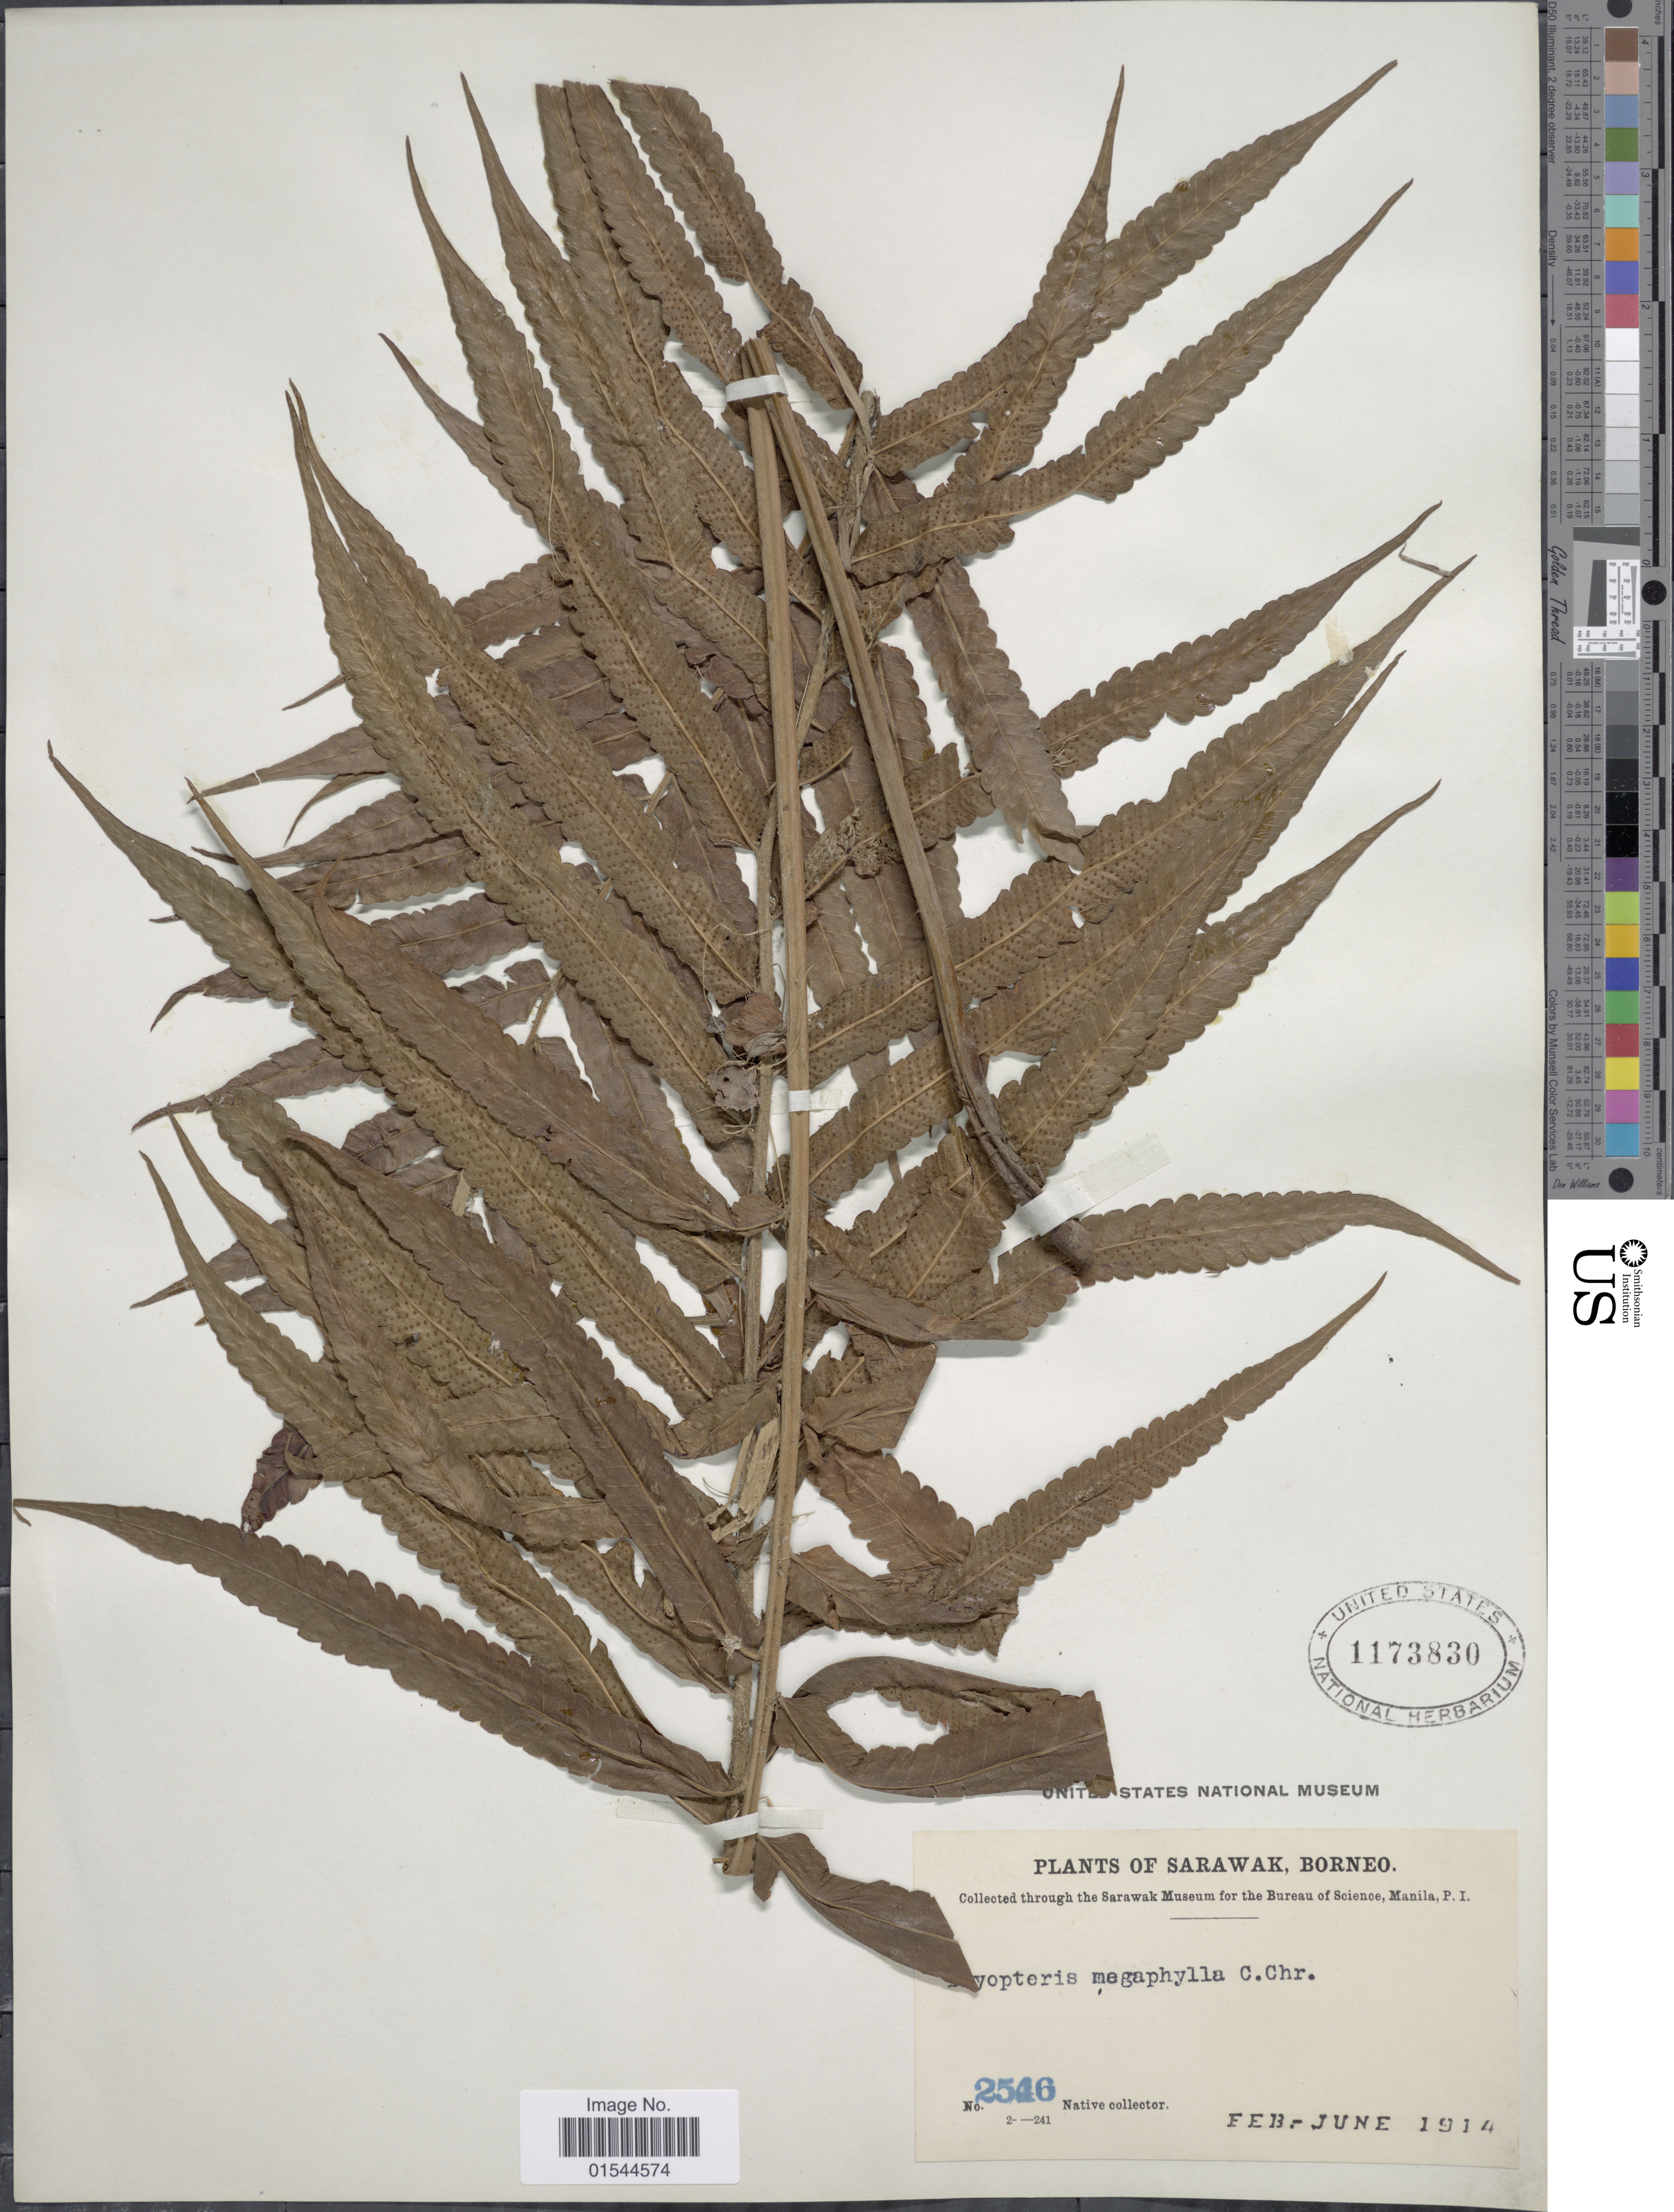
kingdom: Plantae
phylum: Tracheophyta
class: Polypodiopsida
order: Polypodiales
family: Thelypteridaceae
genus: Pneumatopteris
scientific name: Pneumatopteris pennigera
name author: (G. Forst.) Holttum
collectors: Native collector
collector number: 2546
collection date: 1914-02/1914-06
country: Malaysia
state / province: Sarawak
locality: Sarawak, Borneo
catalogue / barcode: US 1173830